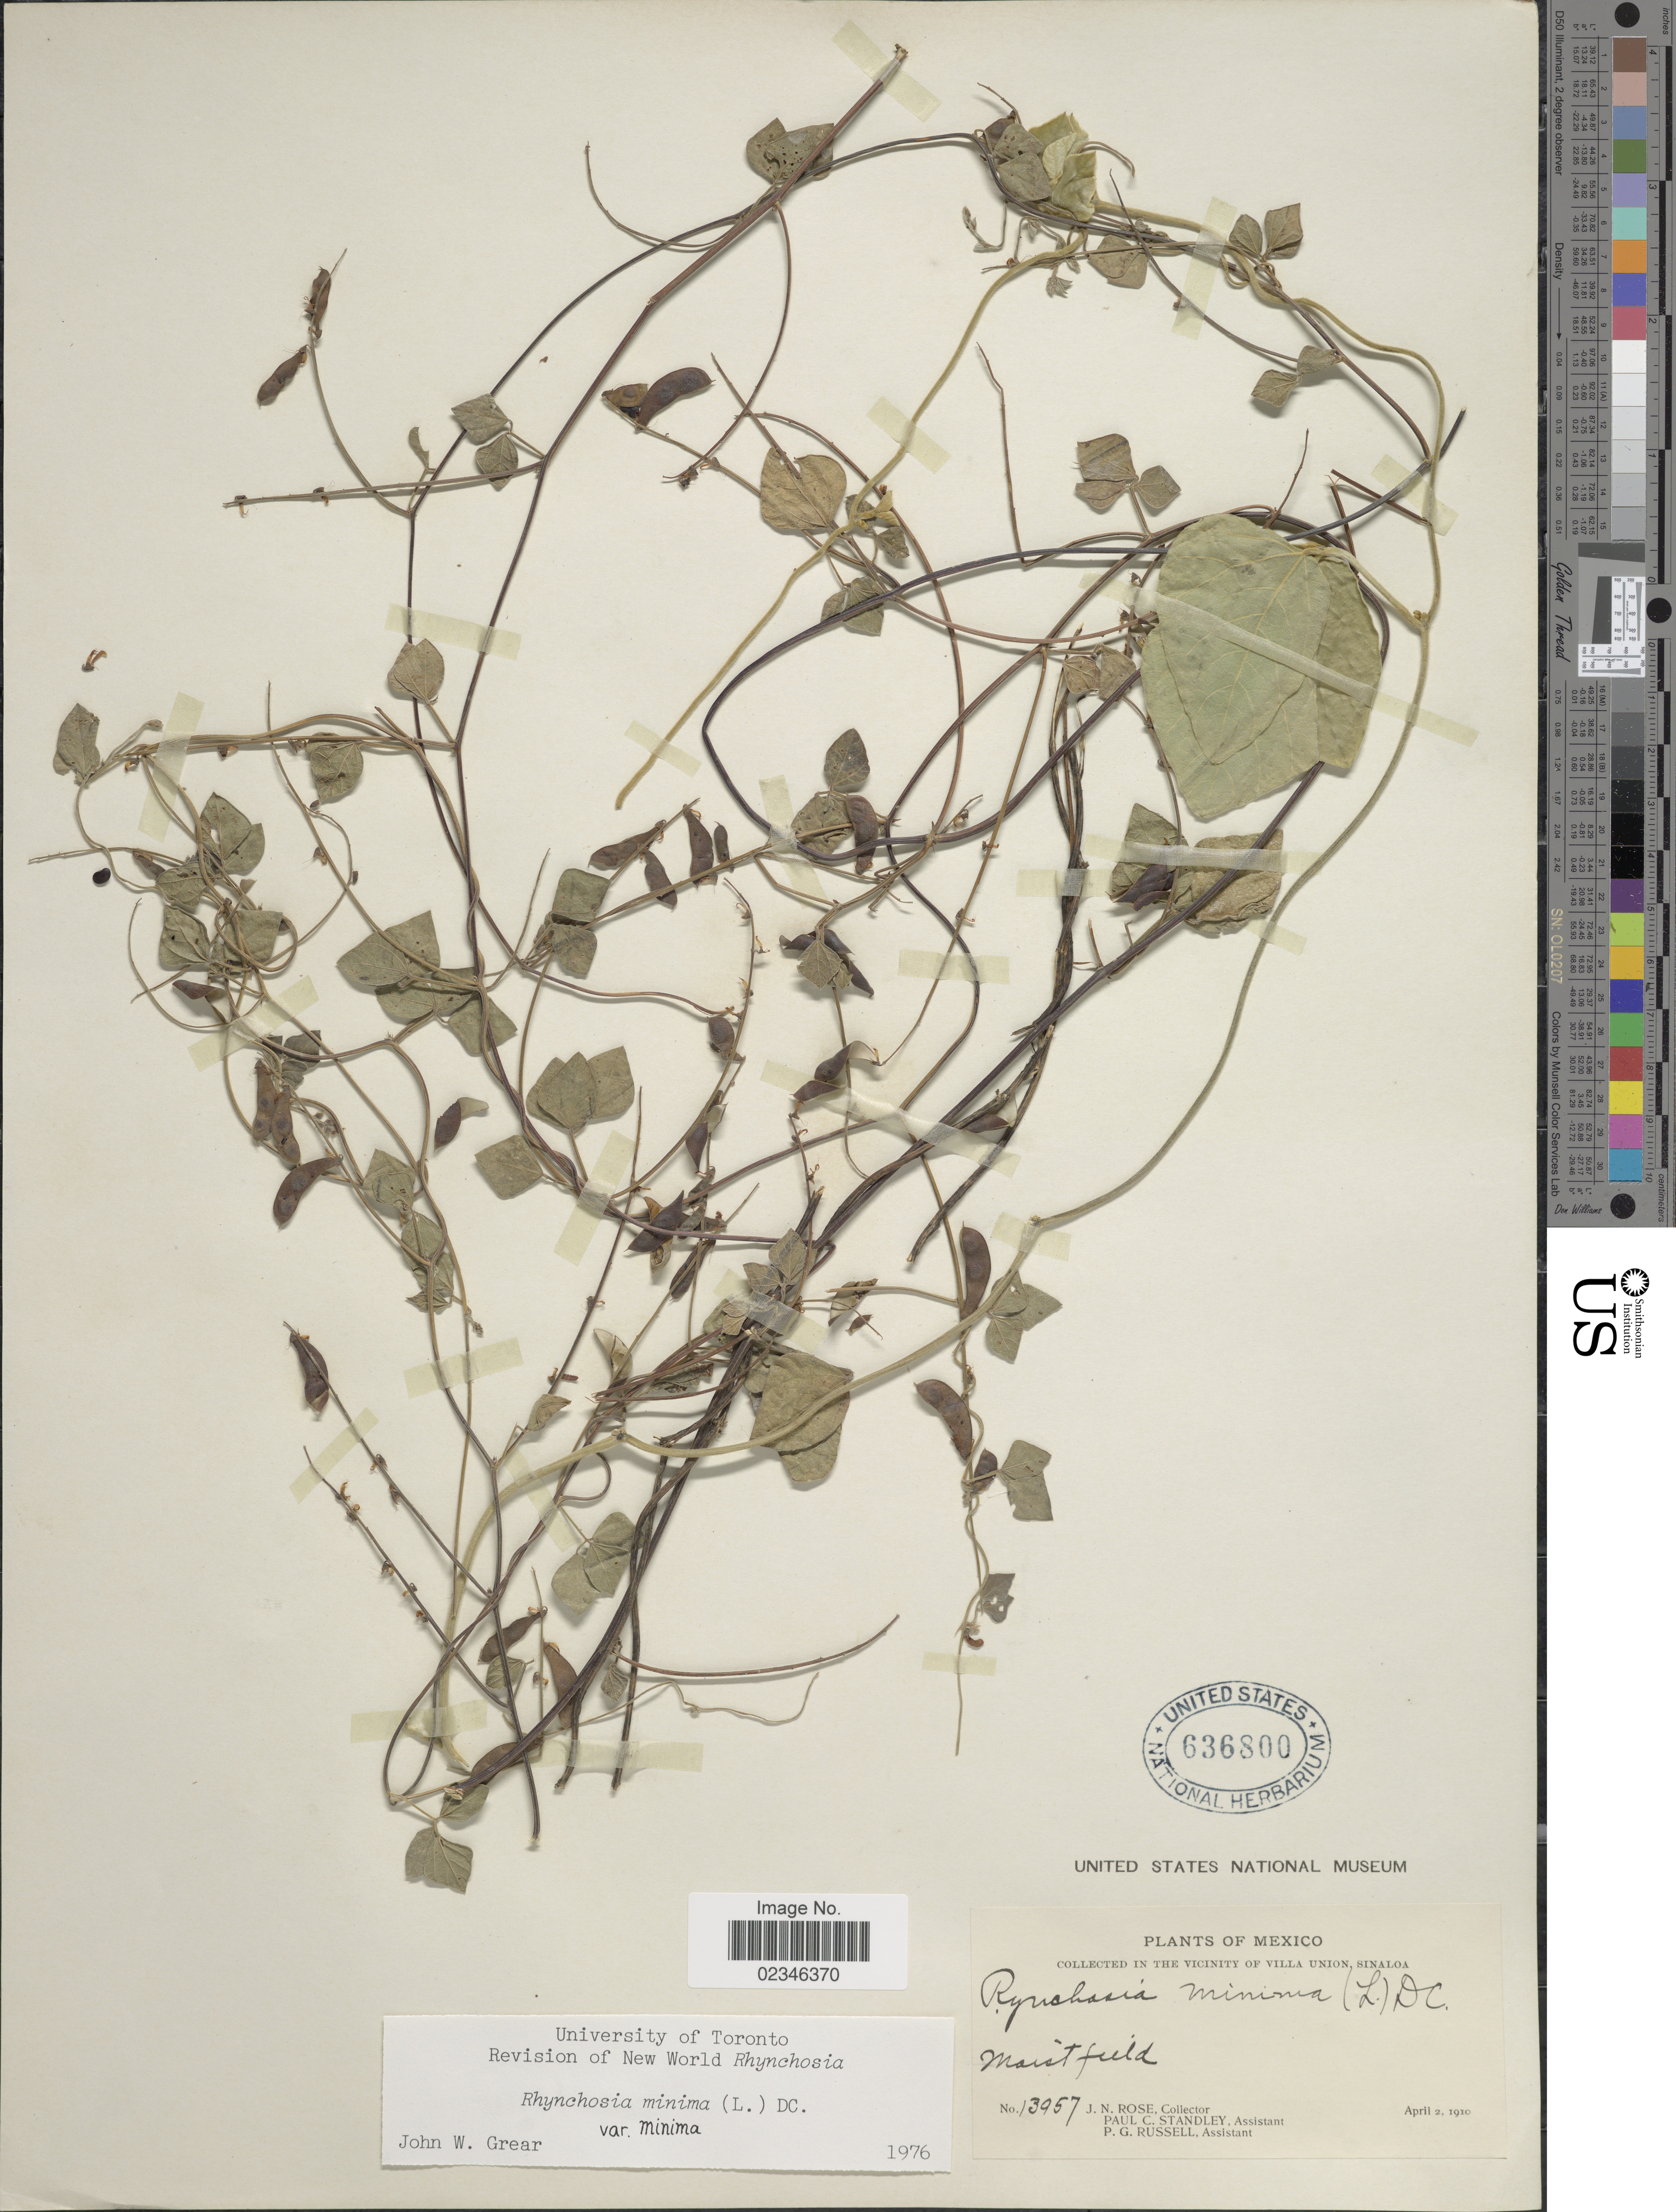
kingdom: Plantae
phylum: Tracheophyta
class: Magnoliopsida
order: Fabales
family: Fabaceae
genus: Rhynchosia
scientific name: Rhynchosia minima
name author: (L.) DC.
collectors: J. N. Rose, P. C. Standley & P. G. Russell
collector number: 13957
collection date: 1910-04-02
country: Mexico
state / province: Sinaloa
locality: In the Vicinity of Villa Union, Sinaloa. Moist field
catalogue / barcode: US 636800